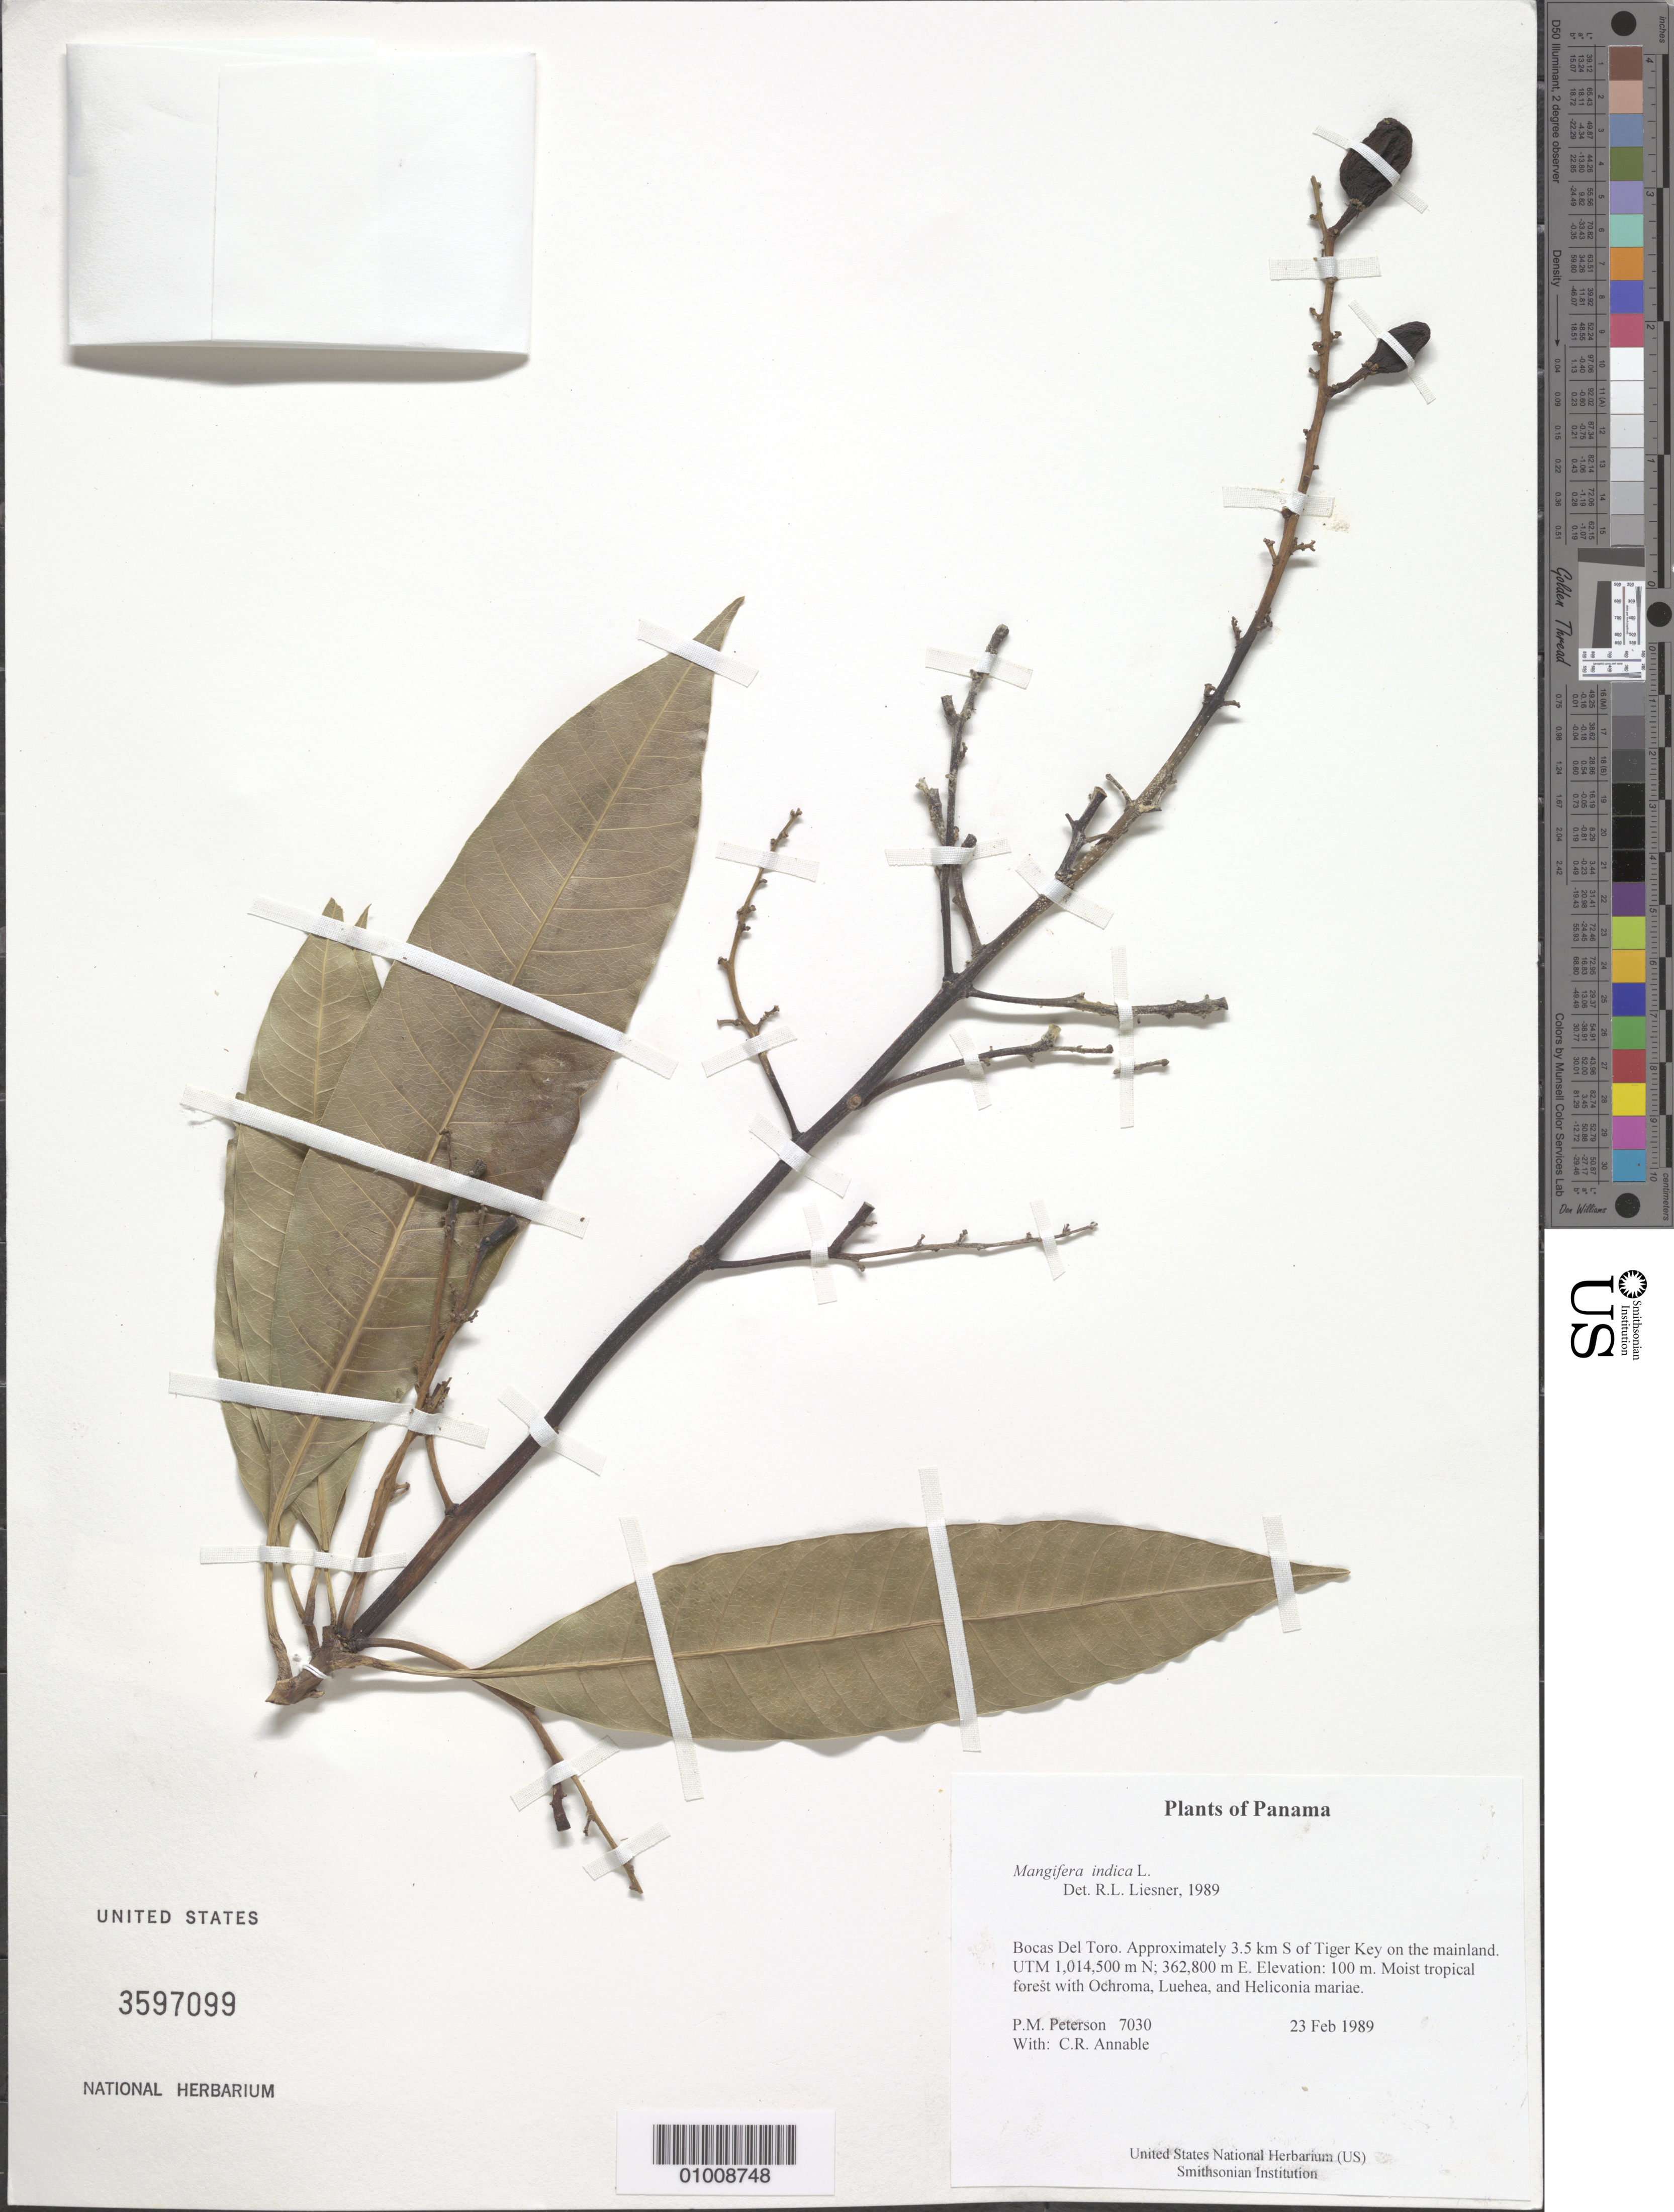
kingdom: Plantae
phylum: Tracheophyta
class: Magnoliopsida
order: Sapindales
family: Anacardiaceae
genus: Mangifera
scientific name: Mangifera indica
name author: L.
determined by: Liesner, R. L.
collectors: P. M. Peterson & C. R. Annable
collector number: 07030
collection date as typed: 23 Feb 1989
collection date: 1989-02-23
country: Panama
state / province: Bocas del Toro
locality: Approximately 3.5 km S of Tiger Key on the mainland. UTM 1,014,500 m N; 362,800 m E.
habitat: Moist tropical forest with Ochroma, Luehea, and Heliconia mariae.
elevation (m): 100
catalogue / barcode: US 3597099